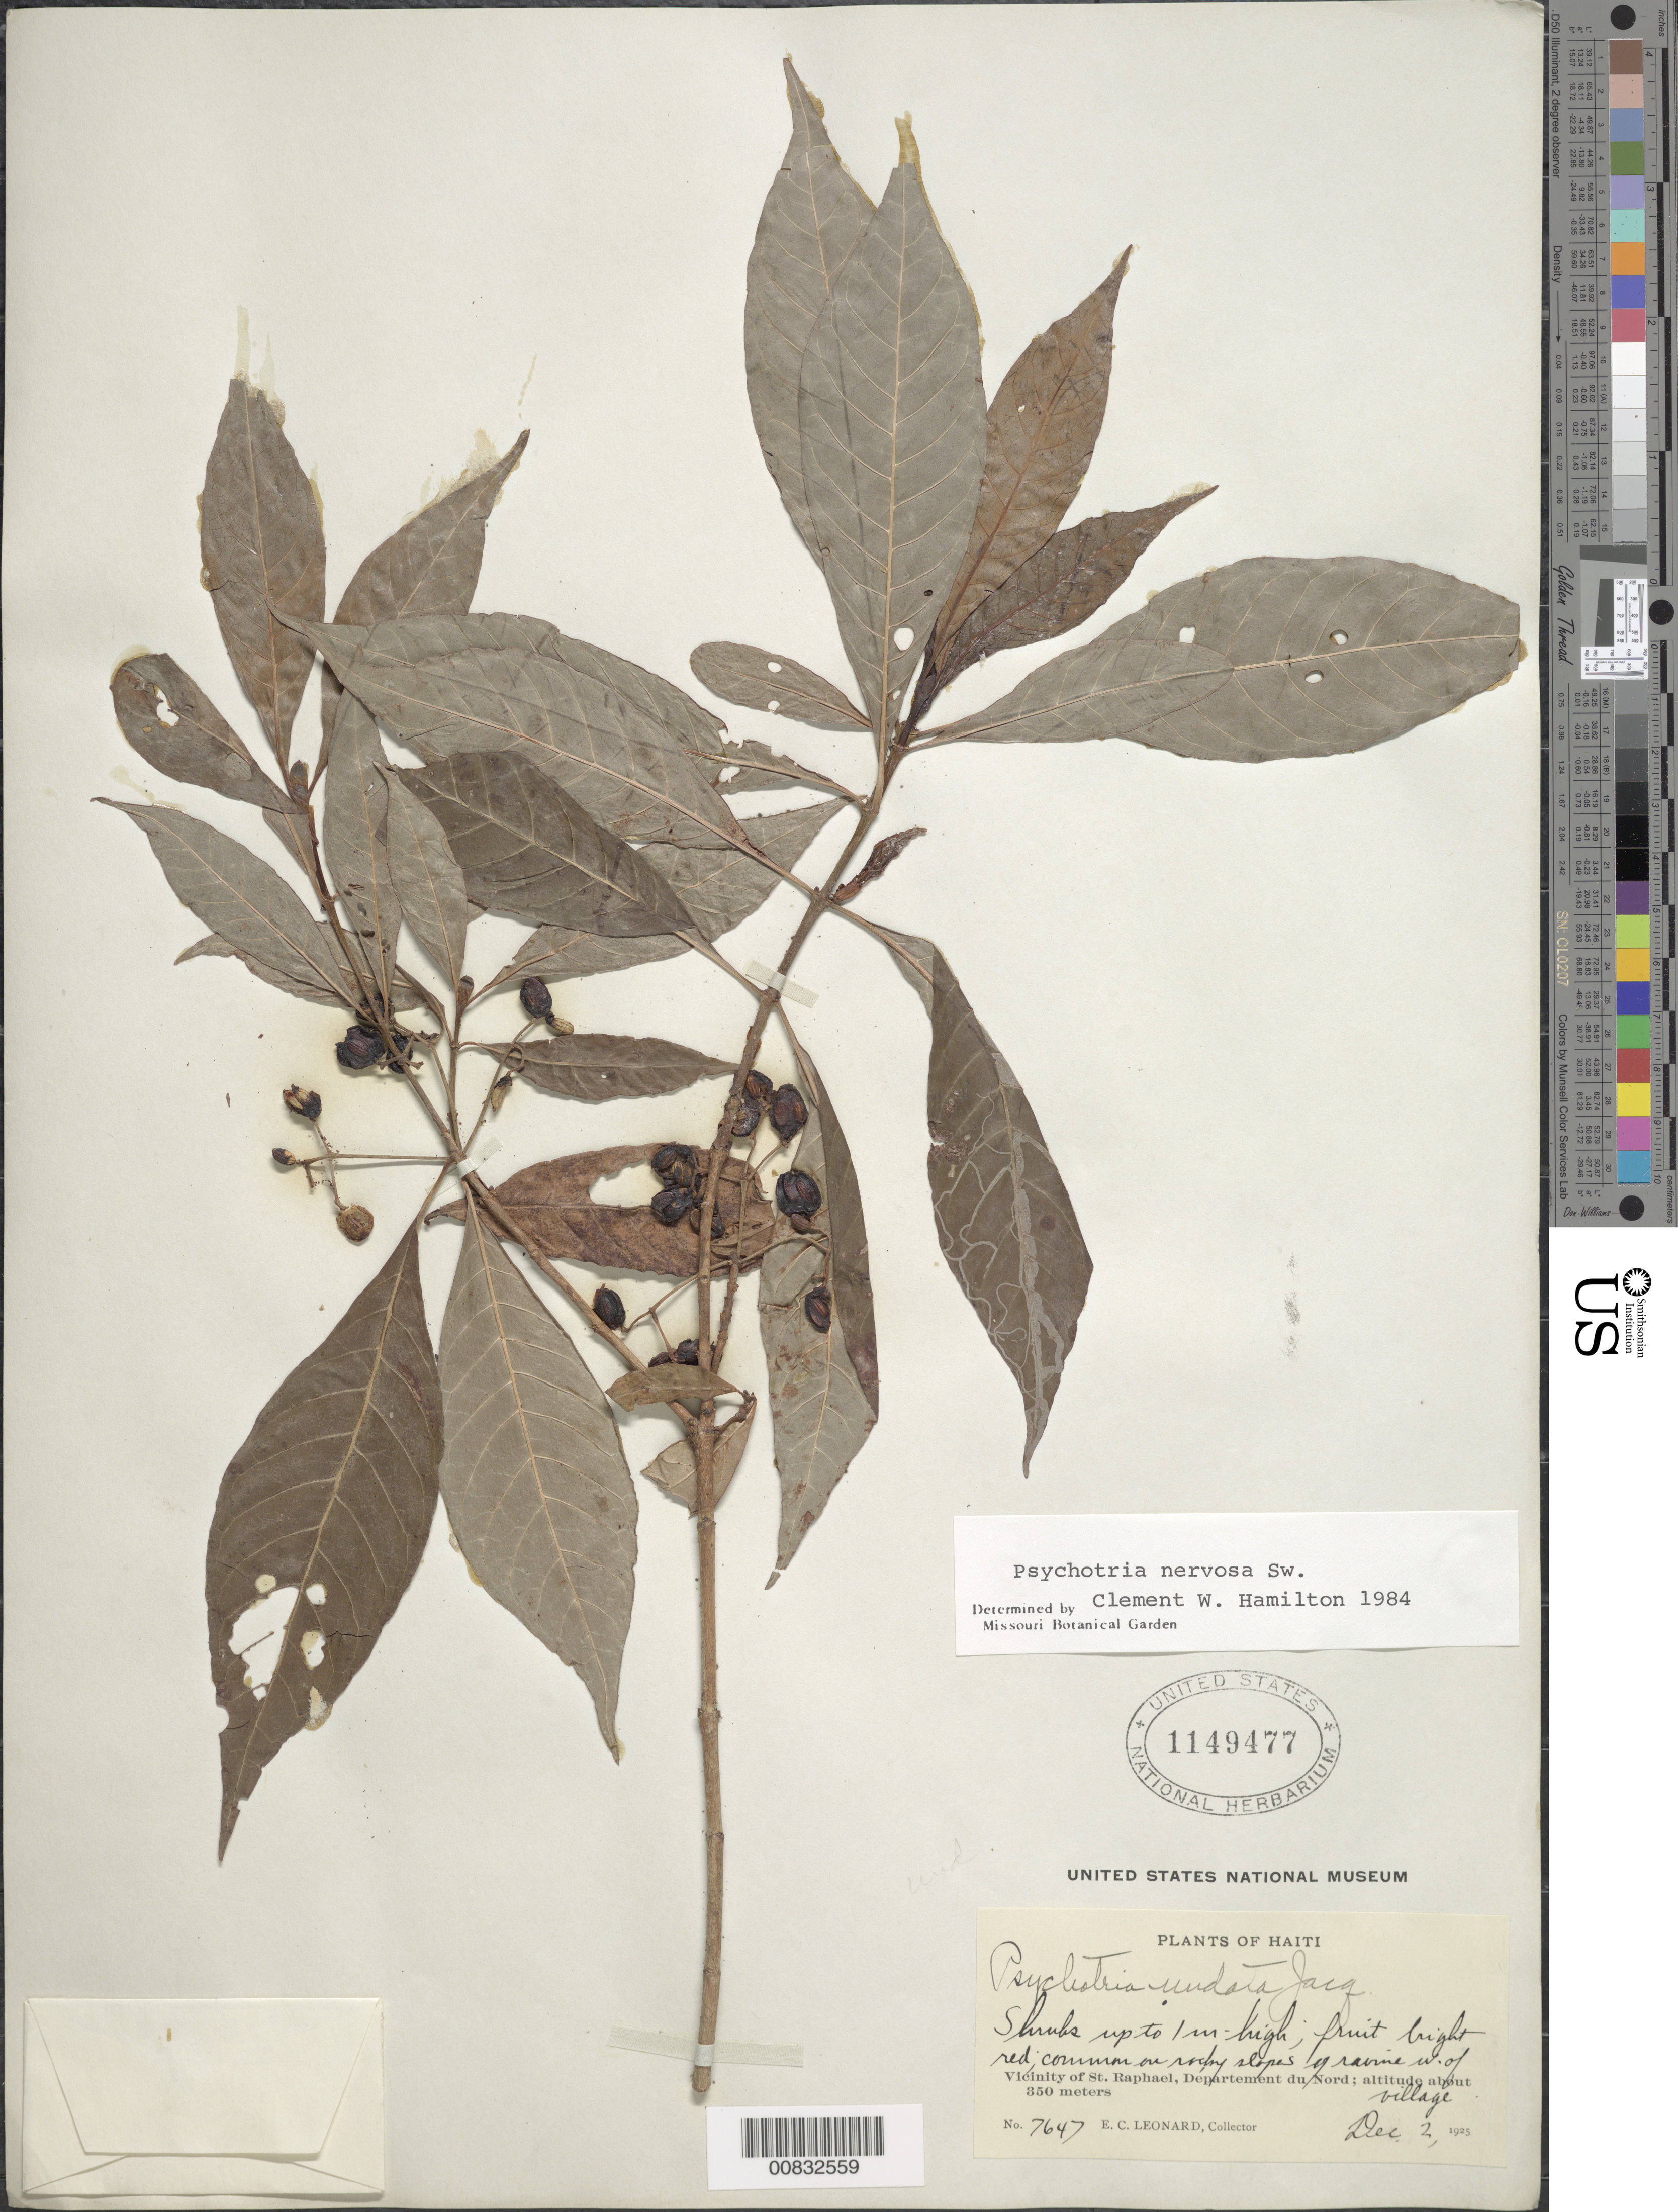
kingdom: Plantae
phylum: Tracheophyta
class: Magnoliopsida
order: Gentianales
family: Rubiaceae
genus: Psychotria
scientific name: Psychotria nervosa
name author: Sw.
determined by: Hamilton, C. W.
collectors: E. C. Leonard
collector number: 7647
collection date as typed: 02 Dec 1925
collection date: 1925-12-02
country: Haiti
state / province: Nord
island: Hispaniola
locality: Vicinity of St. Raphael, SW of village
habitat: On rocky slopes of ravine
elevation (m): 350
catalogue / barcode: US 1149477